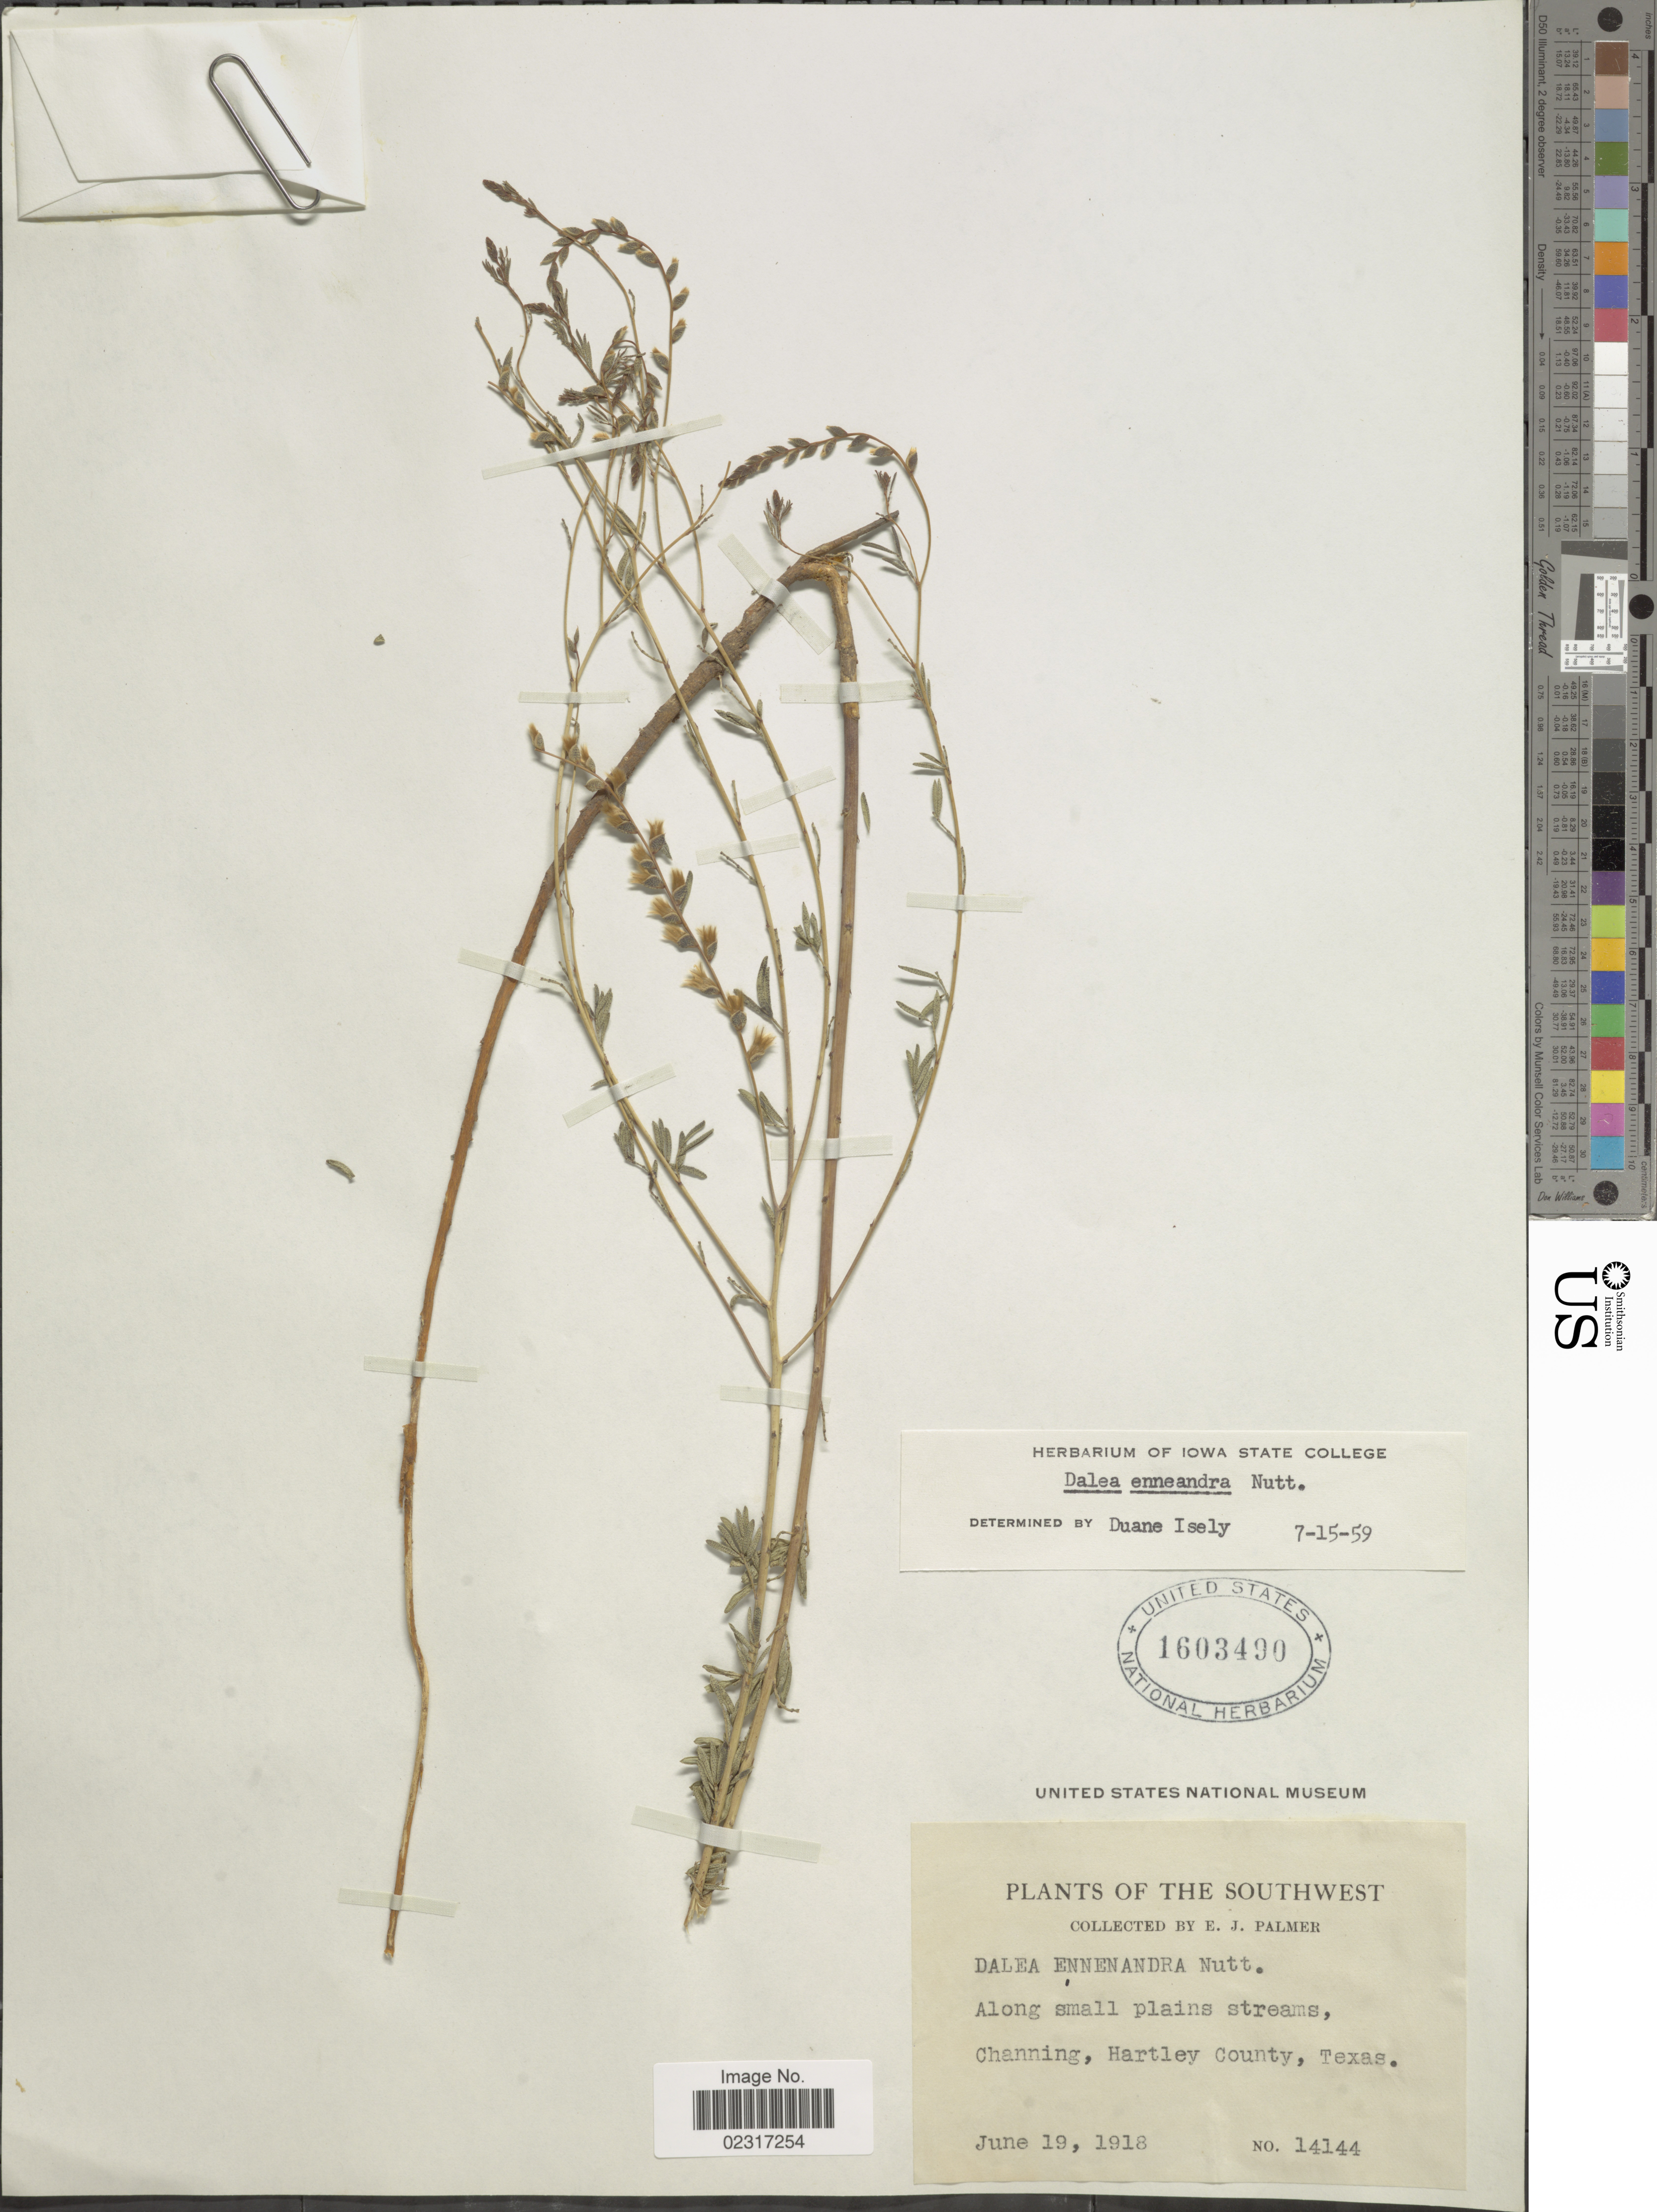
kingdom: Plantae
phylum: Tracheophyta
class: Magnoliopsida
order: Fabales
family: Fabaceae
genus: Dalea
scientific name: Dalea enneandra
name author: Nutt.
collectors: E. J. Palmer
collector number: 14144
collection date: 1918-06-19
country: United States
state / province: Texas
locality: Southwest. Channing, Hartley County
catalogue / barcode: US 1603490